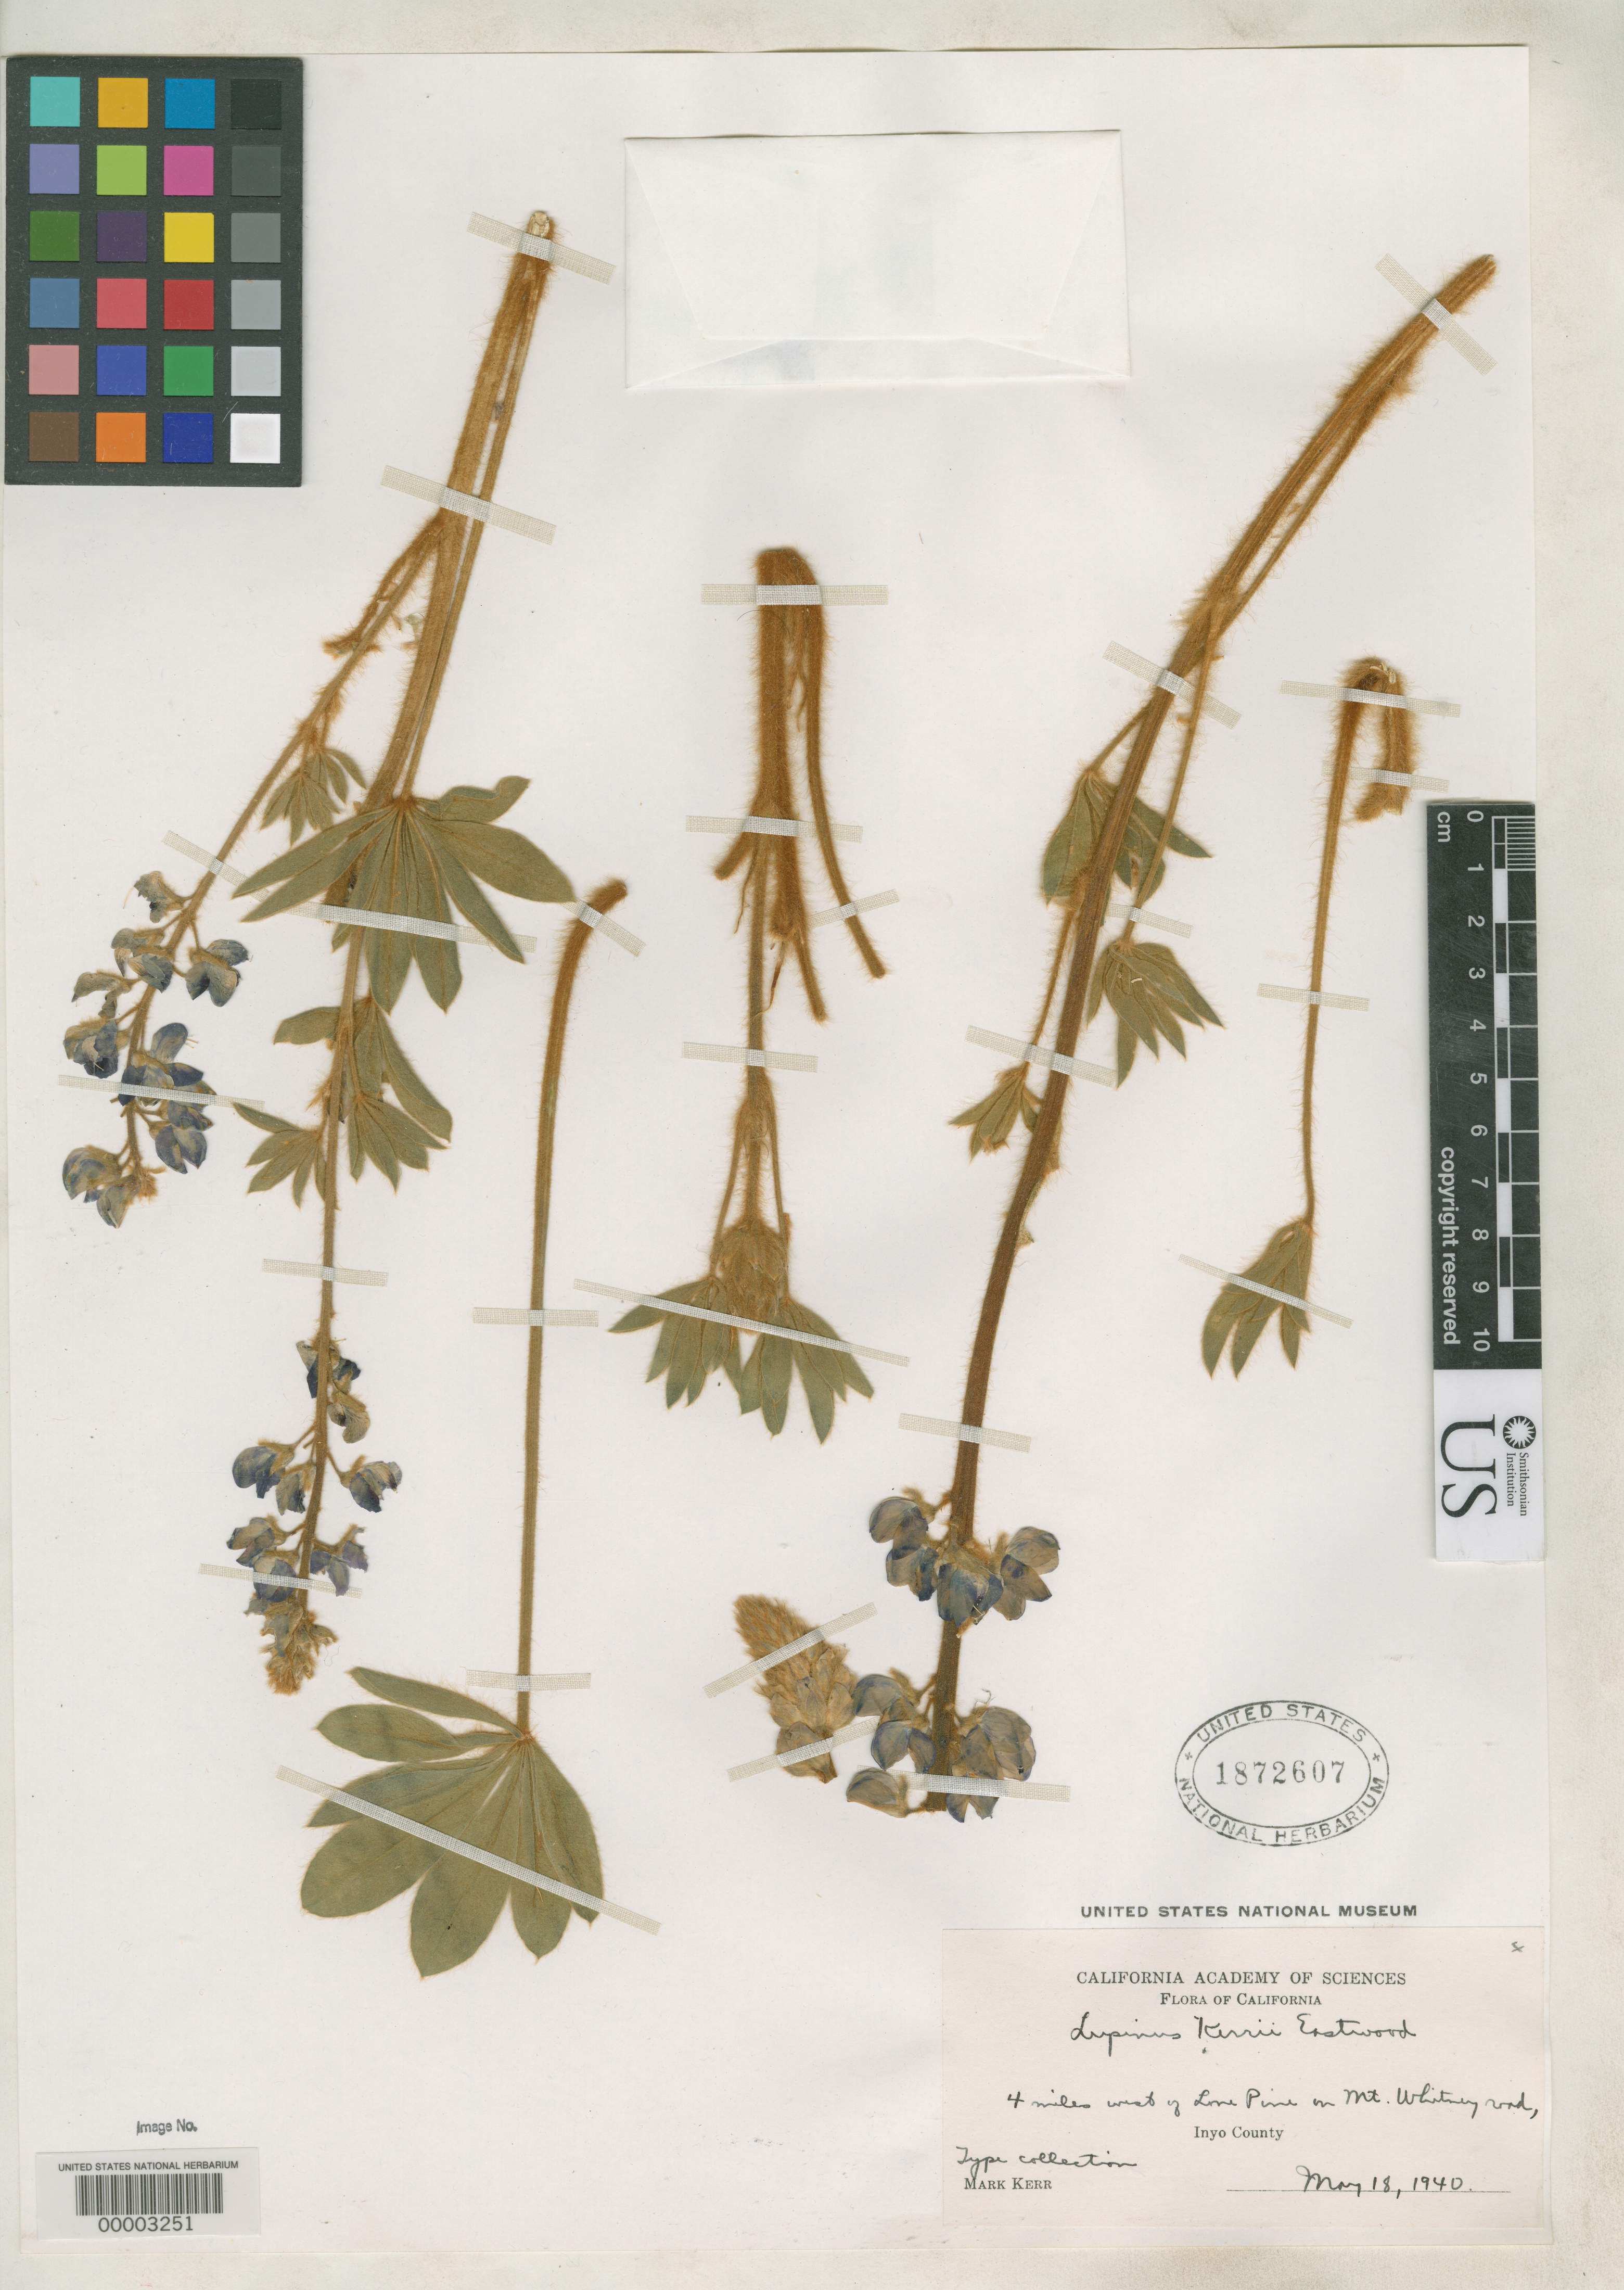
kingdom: Plantae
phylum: Tracheophyta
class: Magnoliopsida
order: Fabales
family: Fabaceae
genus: Lupinus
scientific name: Lupinus kerrii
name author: Eastw.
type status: Isotype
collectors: M. Kerr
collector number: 614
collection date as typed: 18 May 1940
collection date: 1940-05-18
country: United States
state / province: California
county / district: Inyo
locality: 4 m W of Lone Pine, Mt. Whitney road.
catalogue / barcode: US 1872607